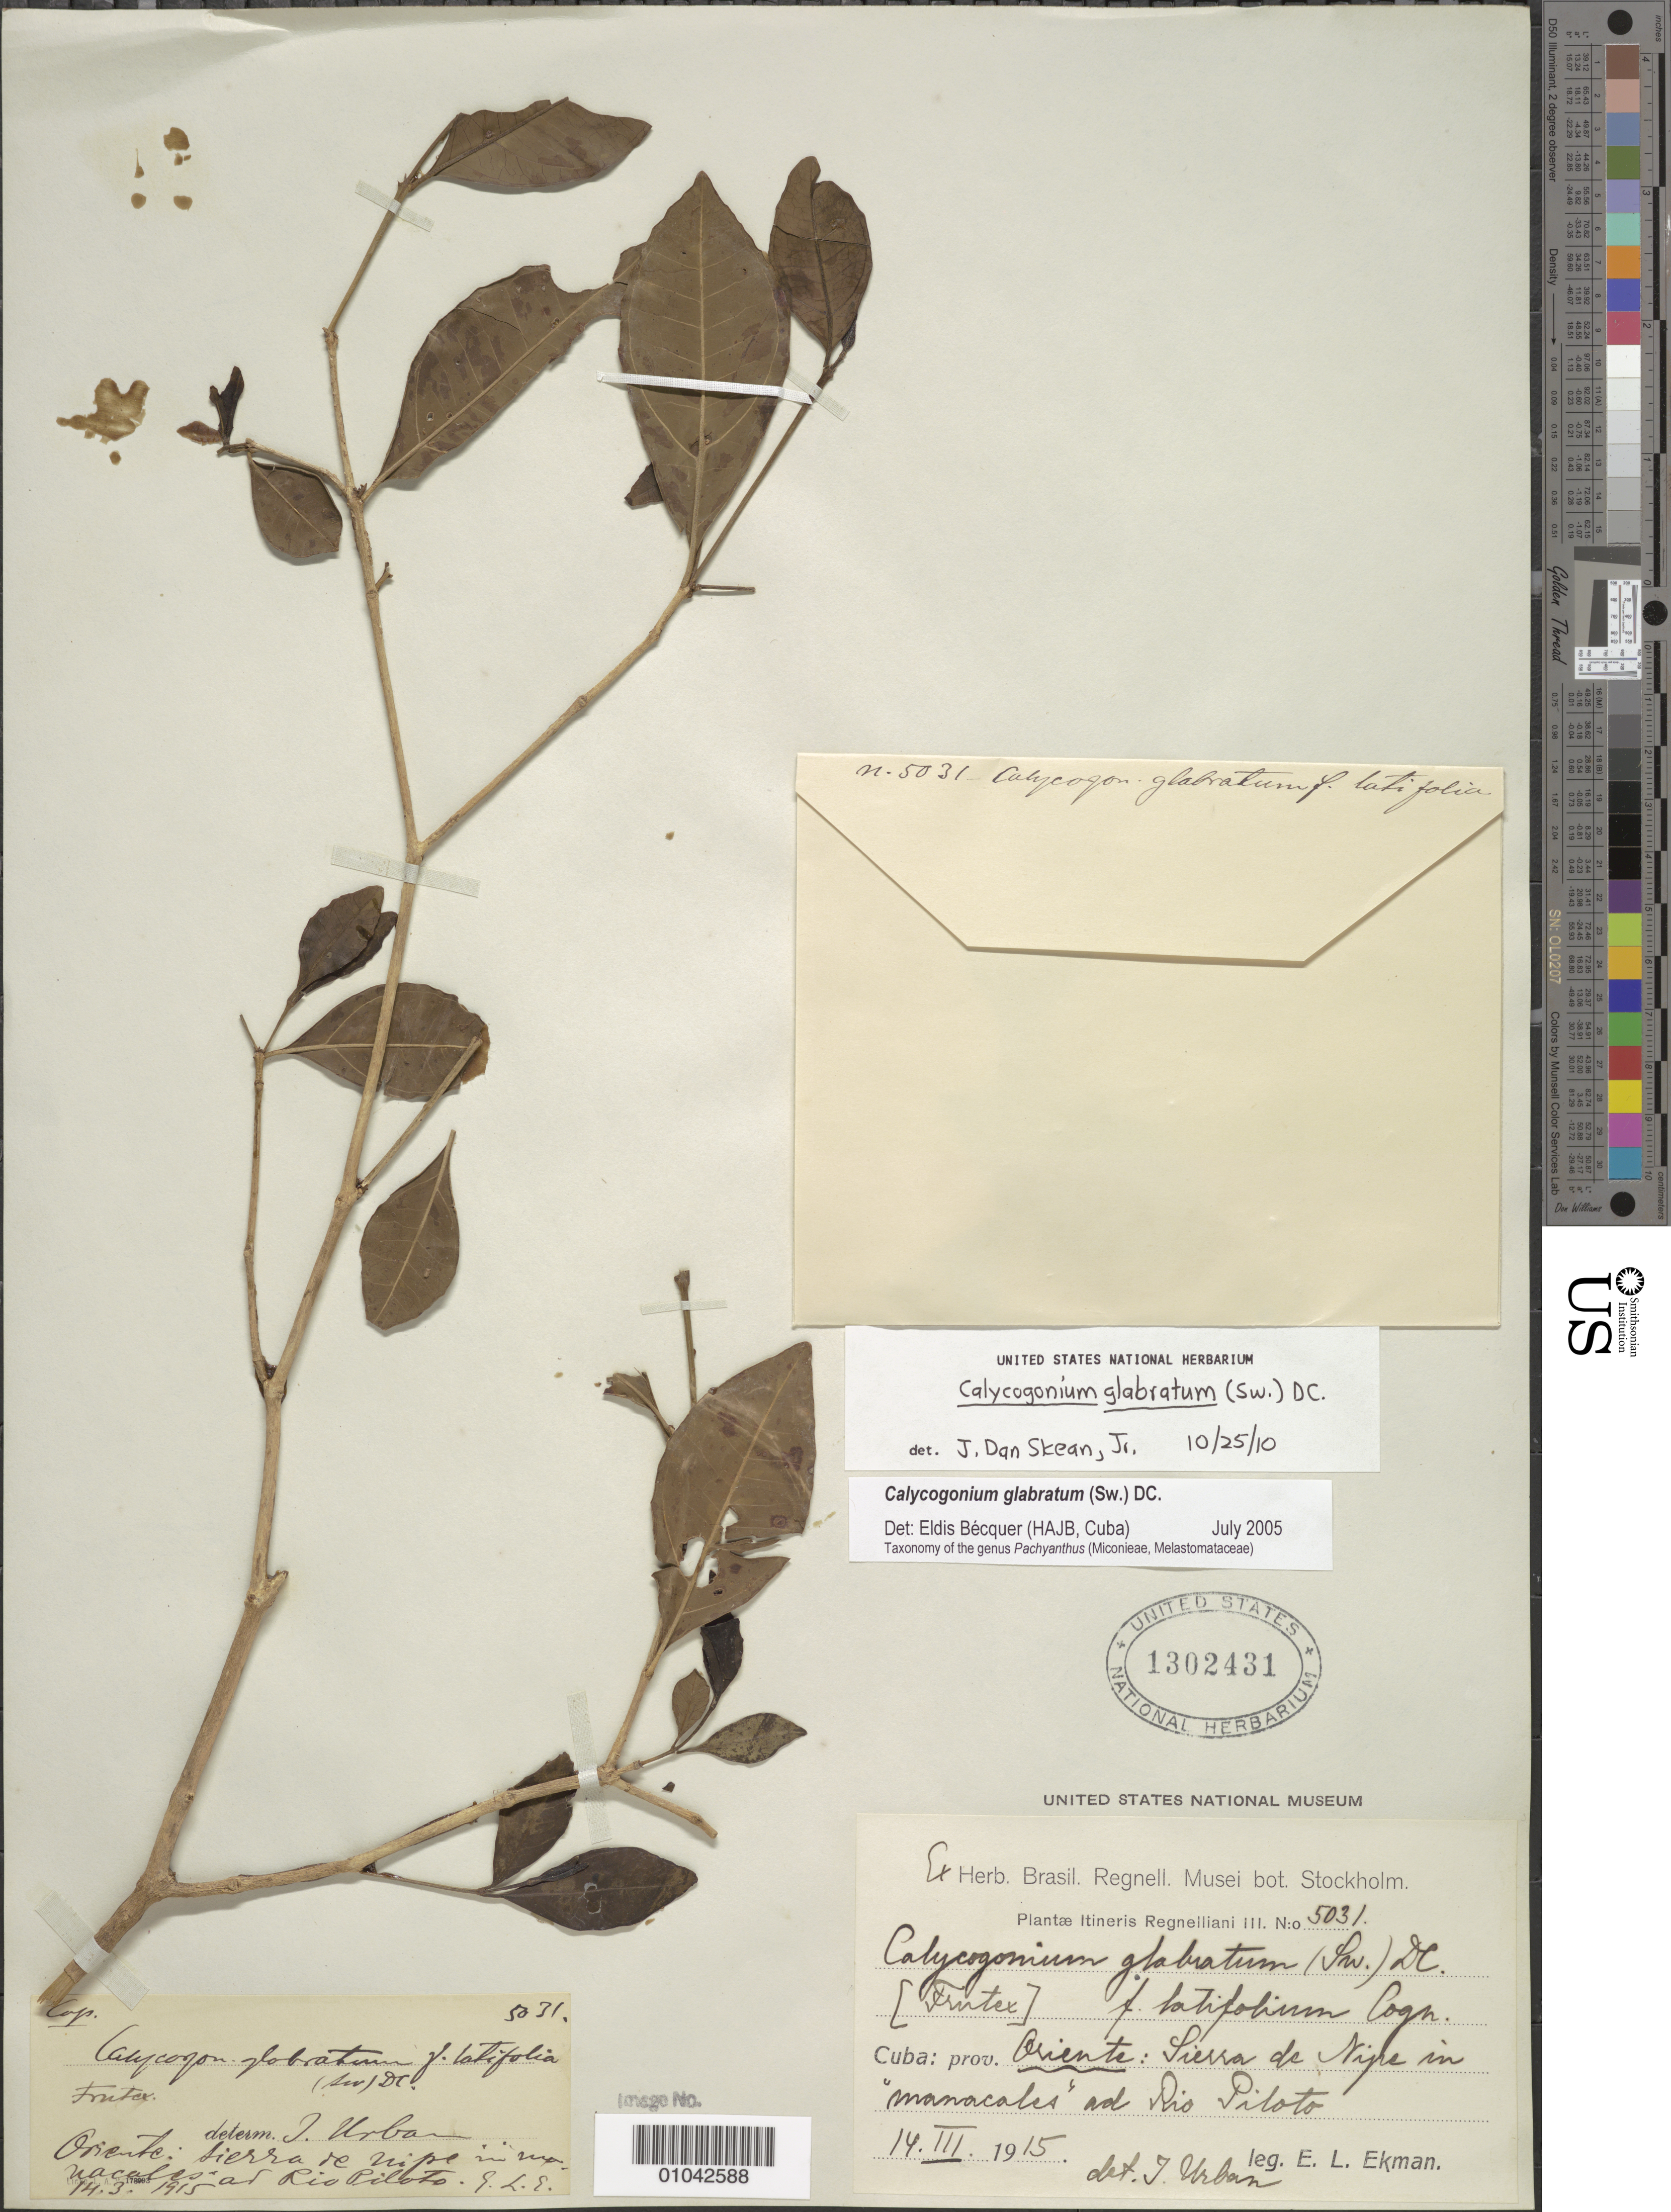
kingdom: Plantae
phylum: Tracheophyta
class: Magnoliopsida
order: Myrtales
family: Melastomataceae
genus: Calycogonium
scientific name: Calycogonium glabratum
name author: (Sw.) DC.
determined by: Bécquer Granados, E. R., (HAJB)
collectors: E. L. Ekman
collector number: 5031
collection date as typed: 14 Mar 1915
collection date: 1915-03-14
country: Cuba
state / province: Holguín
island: Cuba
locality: Sierra de Nipe ad Río Piloto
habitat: In "manacales"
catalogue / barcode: US 1302431